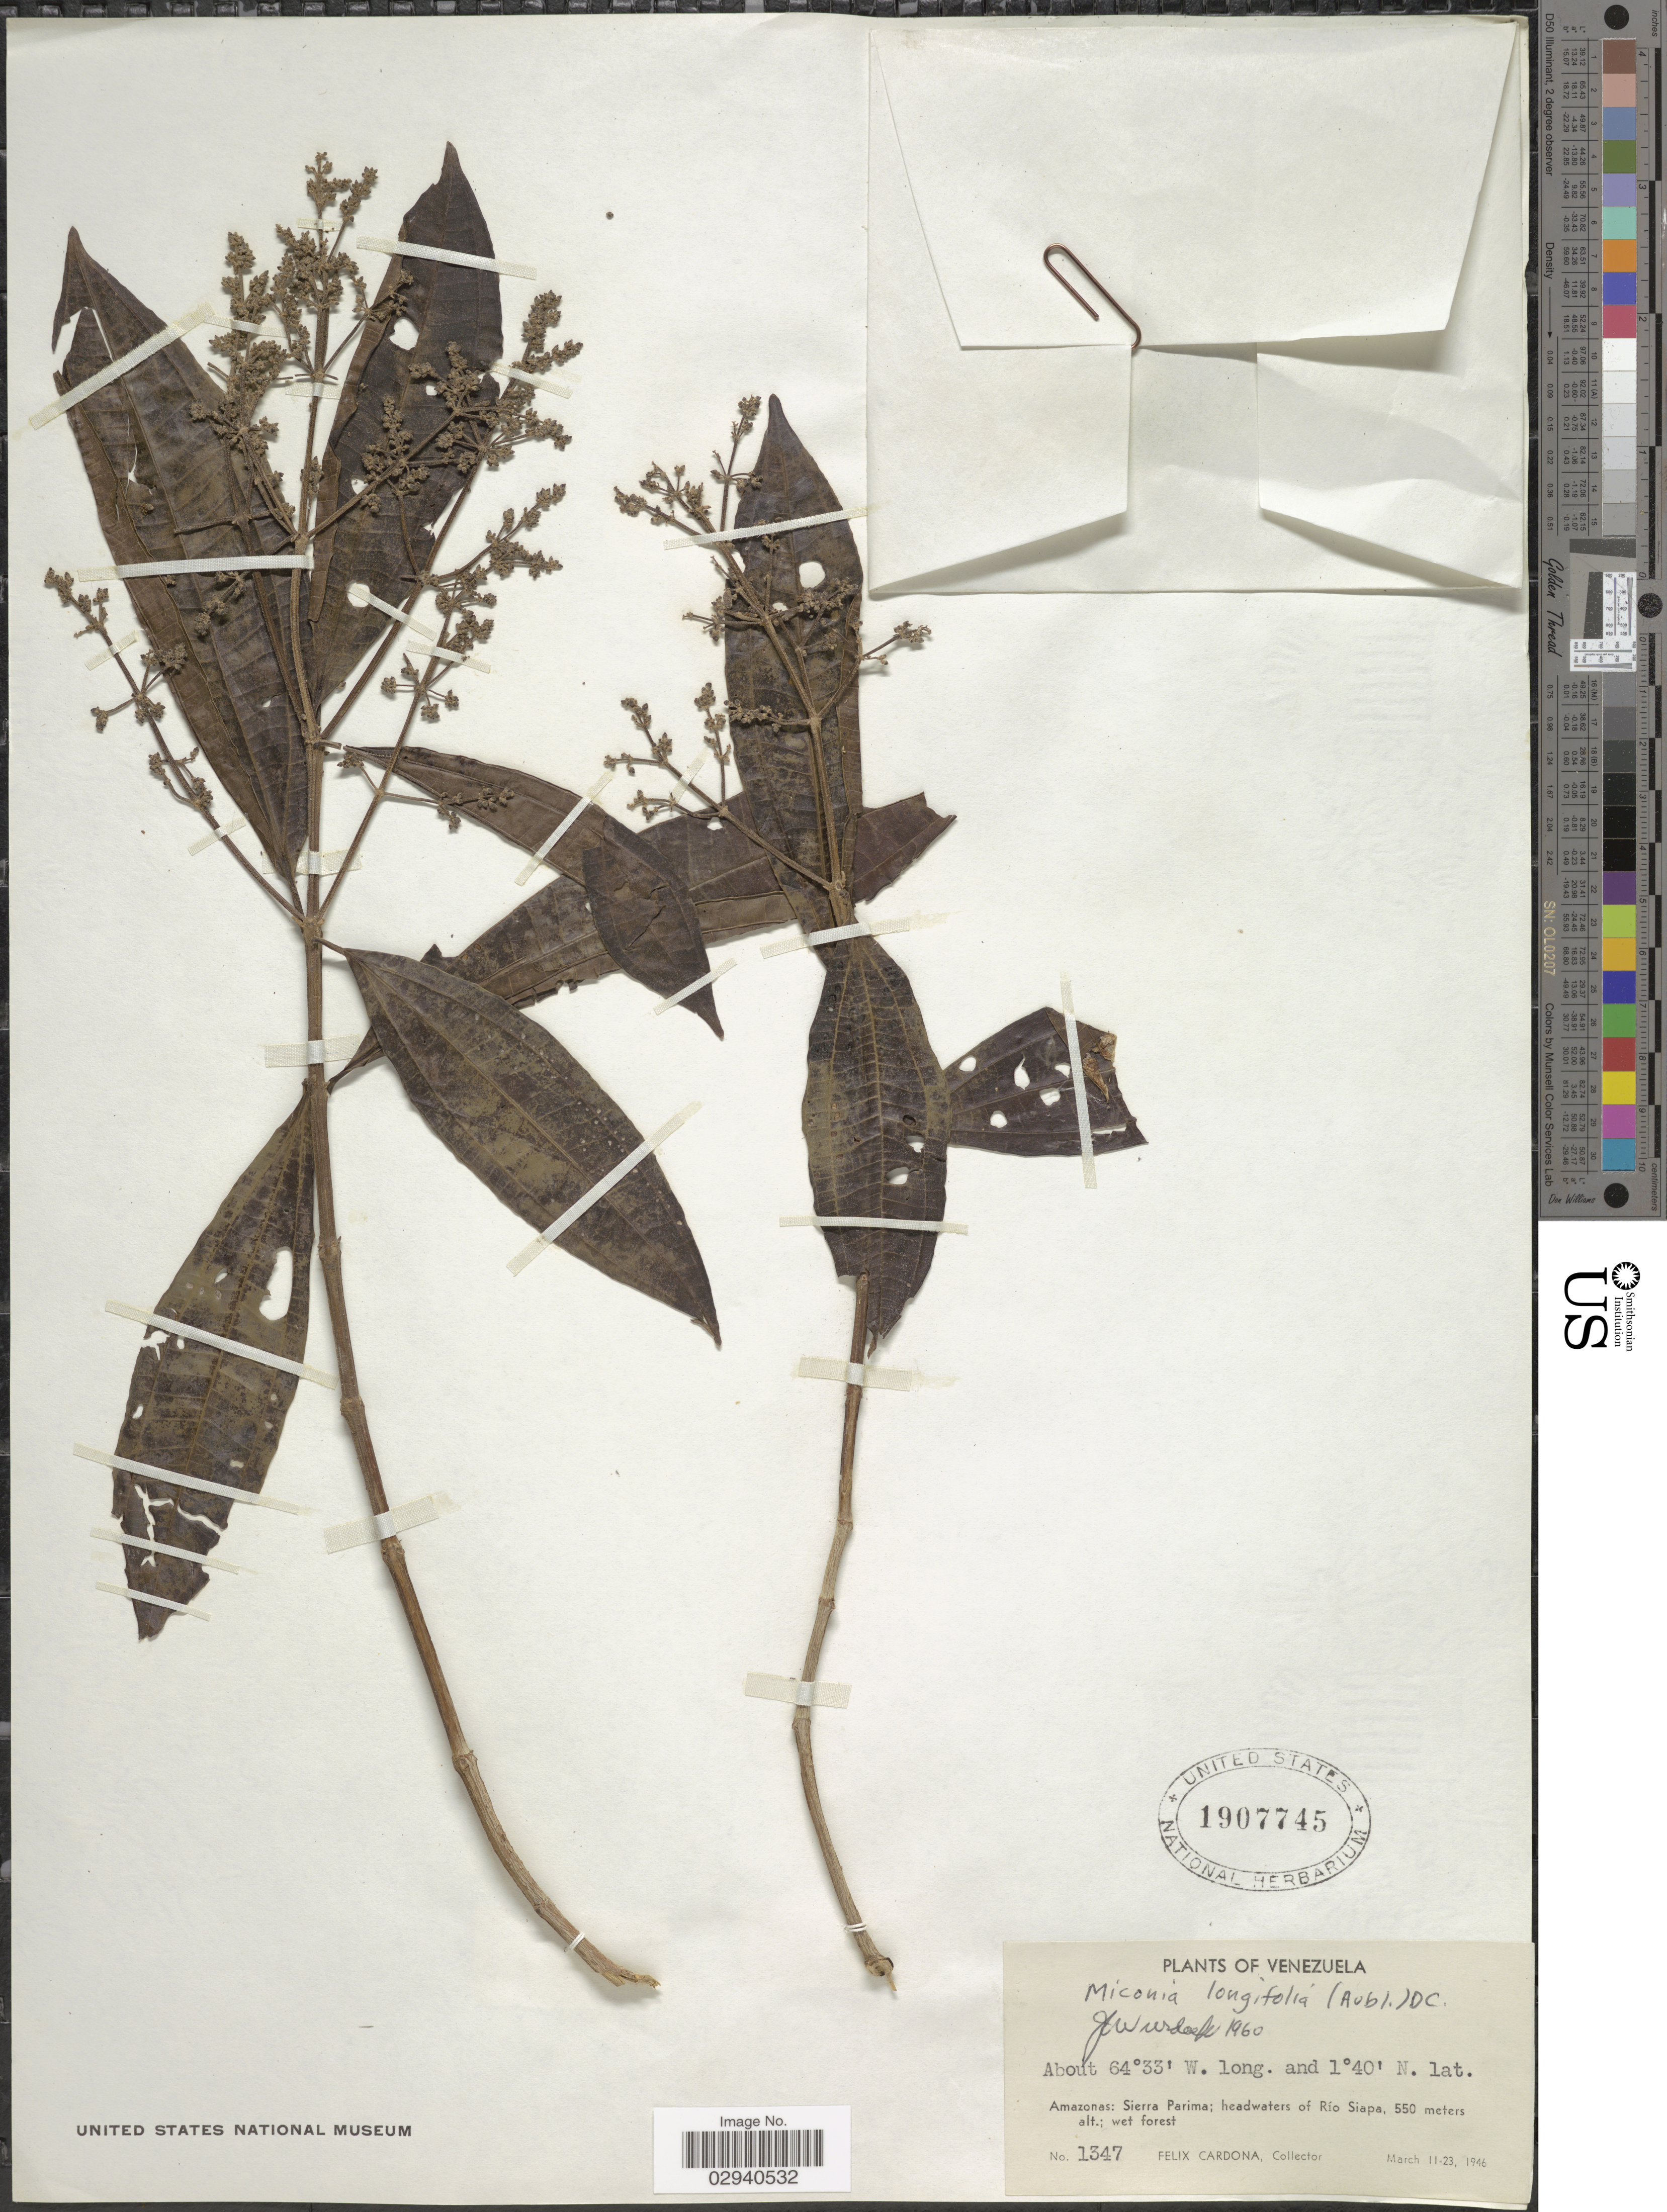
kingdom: Plantae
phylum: Tracheophyta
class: Magnoliopsida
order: Myrtales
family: Melastomataceae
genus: Miconia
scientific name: Miconia longifolia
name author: (Aubl.) DC.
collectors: F. Cardona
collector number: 1347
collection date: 1946-03-11/1946-03-23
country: Venezuela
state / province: Amazonas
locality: Sierra Parima; headwaters of Río Siapa.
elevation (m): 550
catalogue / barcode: US 1907745